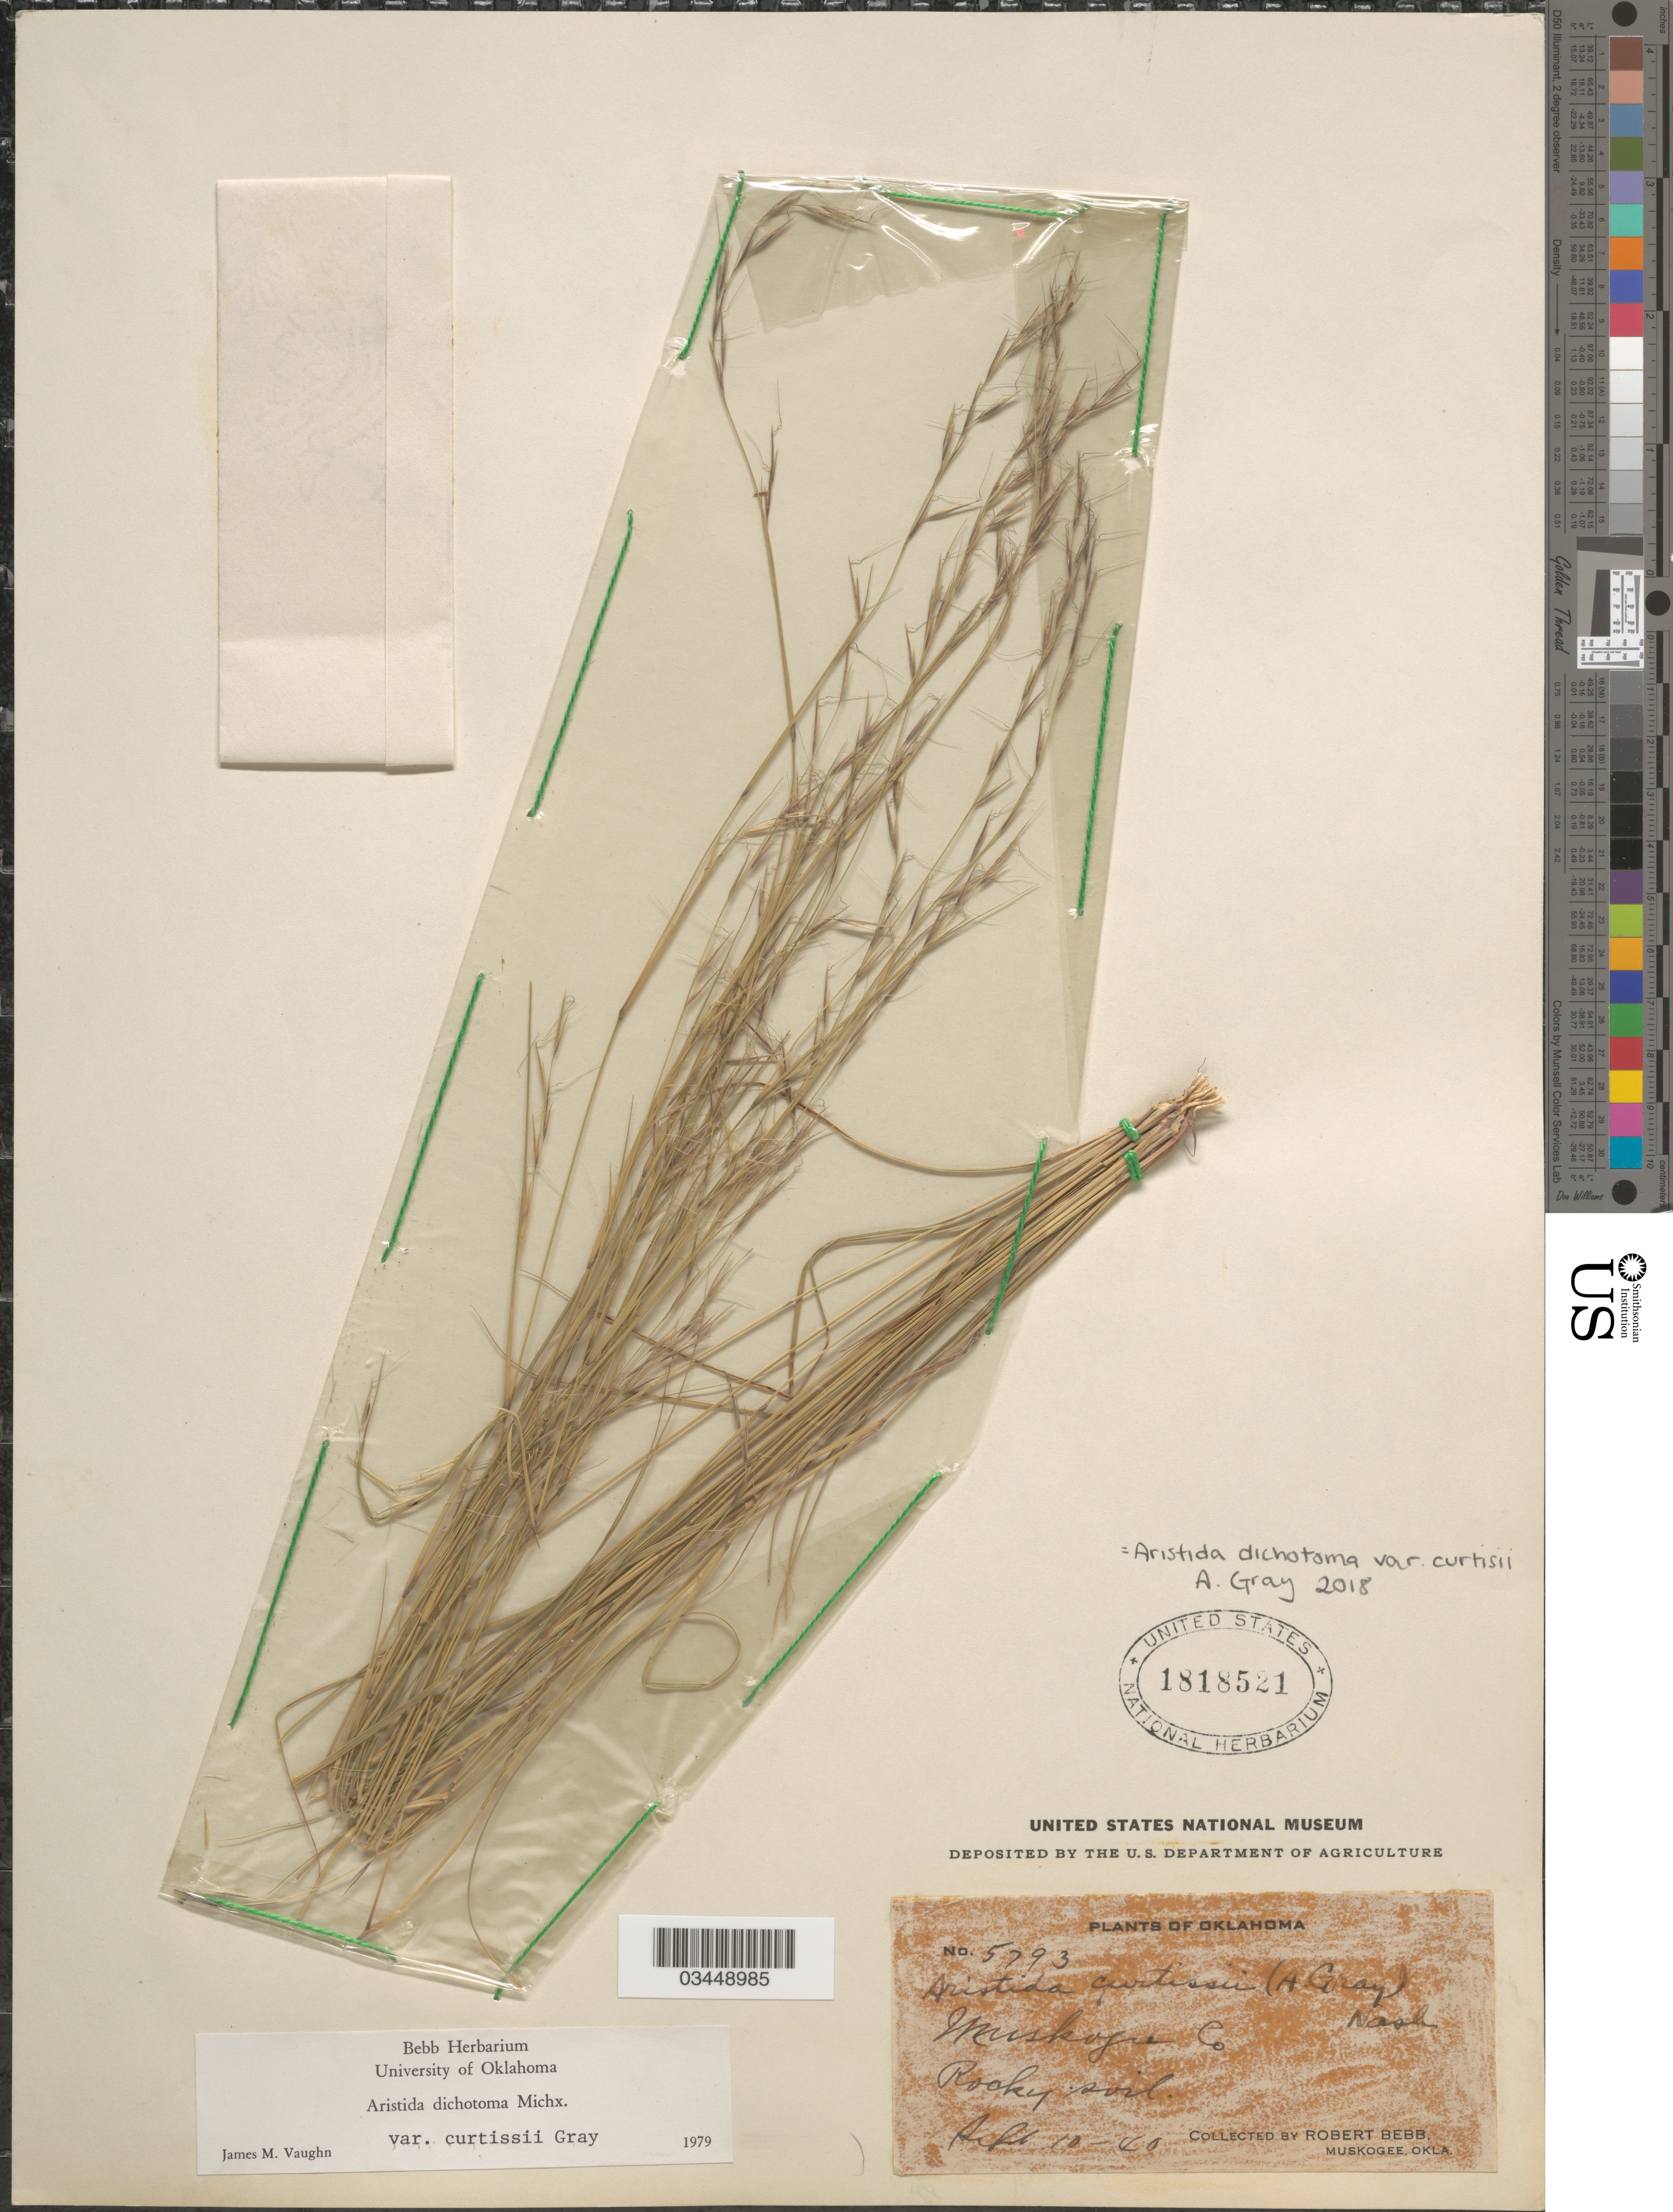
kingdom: Plantae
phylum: Tracheophyta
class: Liliopsida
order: Poales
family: Poaceae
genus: Aristida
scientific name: Aristida dichotoma var. curtisii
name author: A. Gray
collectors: R. Bebb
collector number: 5793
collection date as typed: Transcribed d/m/y: 10/9/40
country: United States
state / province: Oklahoma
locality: Muskogee Co.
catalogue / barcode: US 1818521